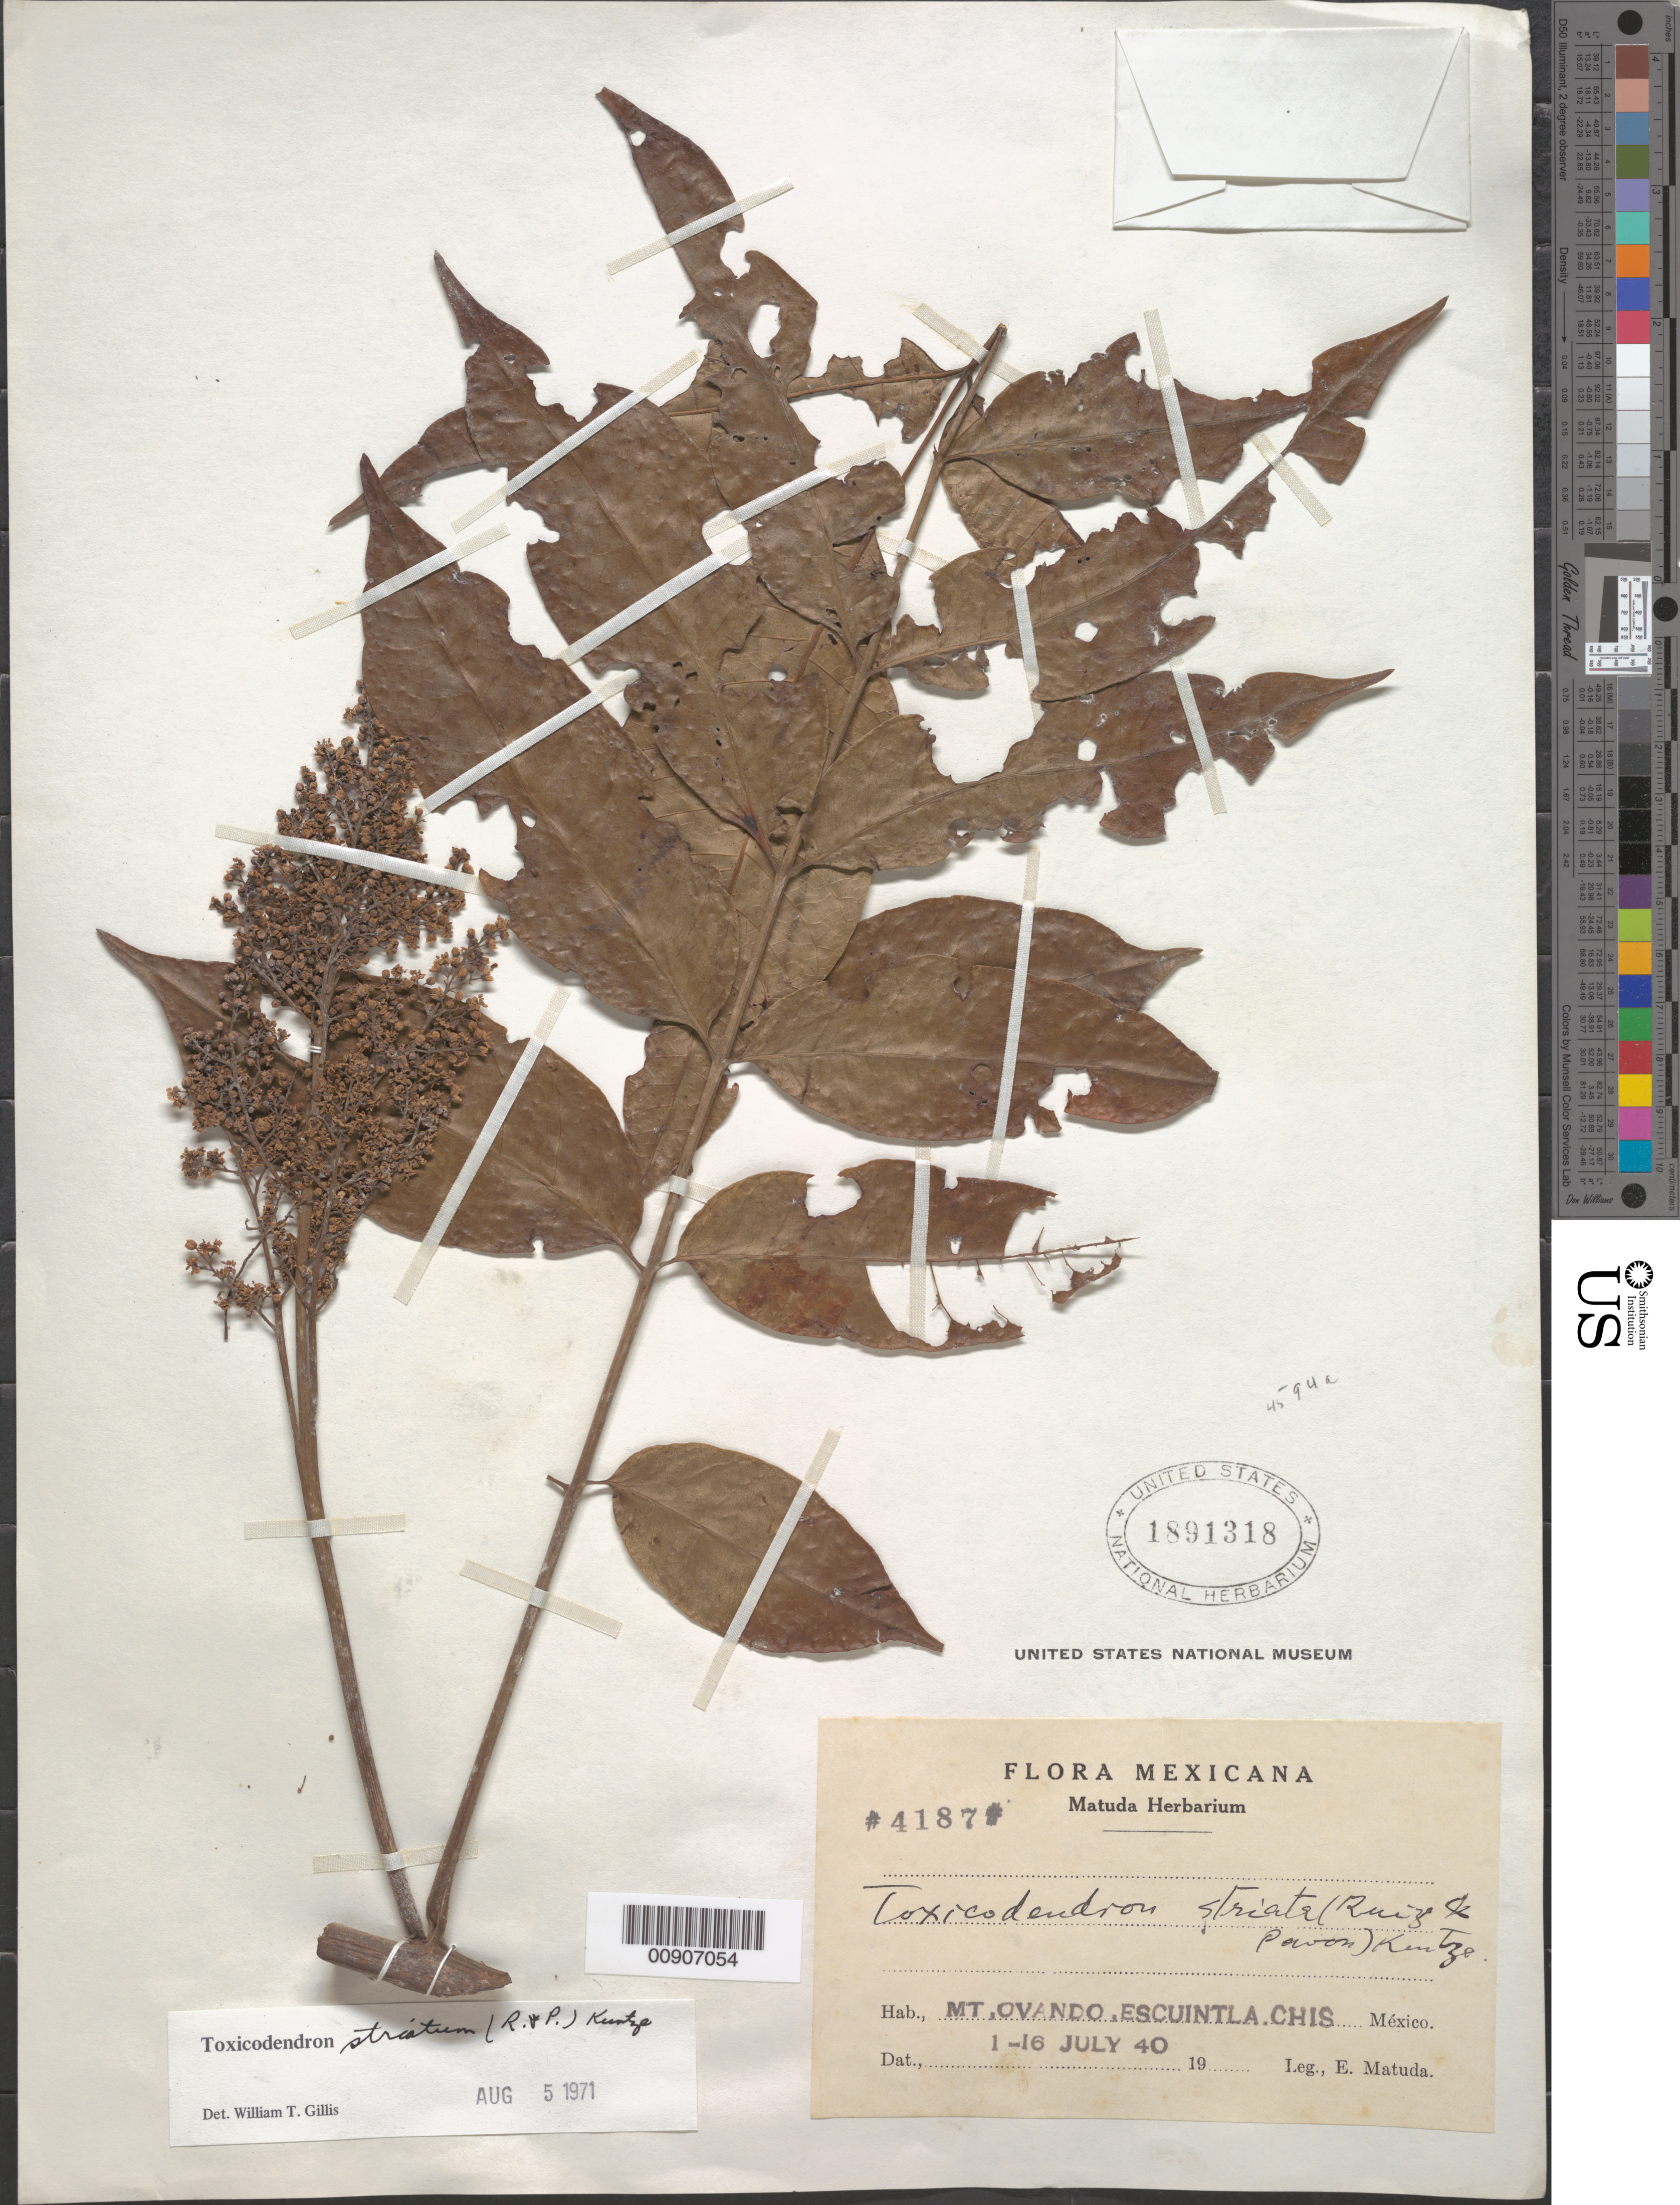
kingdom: Plantae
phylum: Tracheophyta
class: Magnoliopsida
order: Sapindales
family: Anacardiaceae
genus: Toxicodendron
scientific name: Toxicodendron striatum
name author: (Ruiz & Pav.) Kuntze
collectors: E. Matuda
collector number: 4187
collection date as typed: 01 Jul 1940 to 16 Jul 1940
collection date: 1940-07-01/1940-07-16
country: Mexico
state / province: Chiapas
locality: Mt. Ovando, Escuintla, Chiapas.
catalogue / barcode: US 1891318